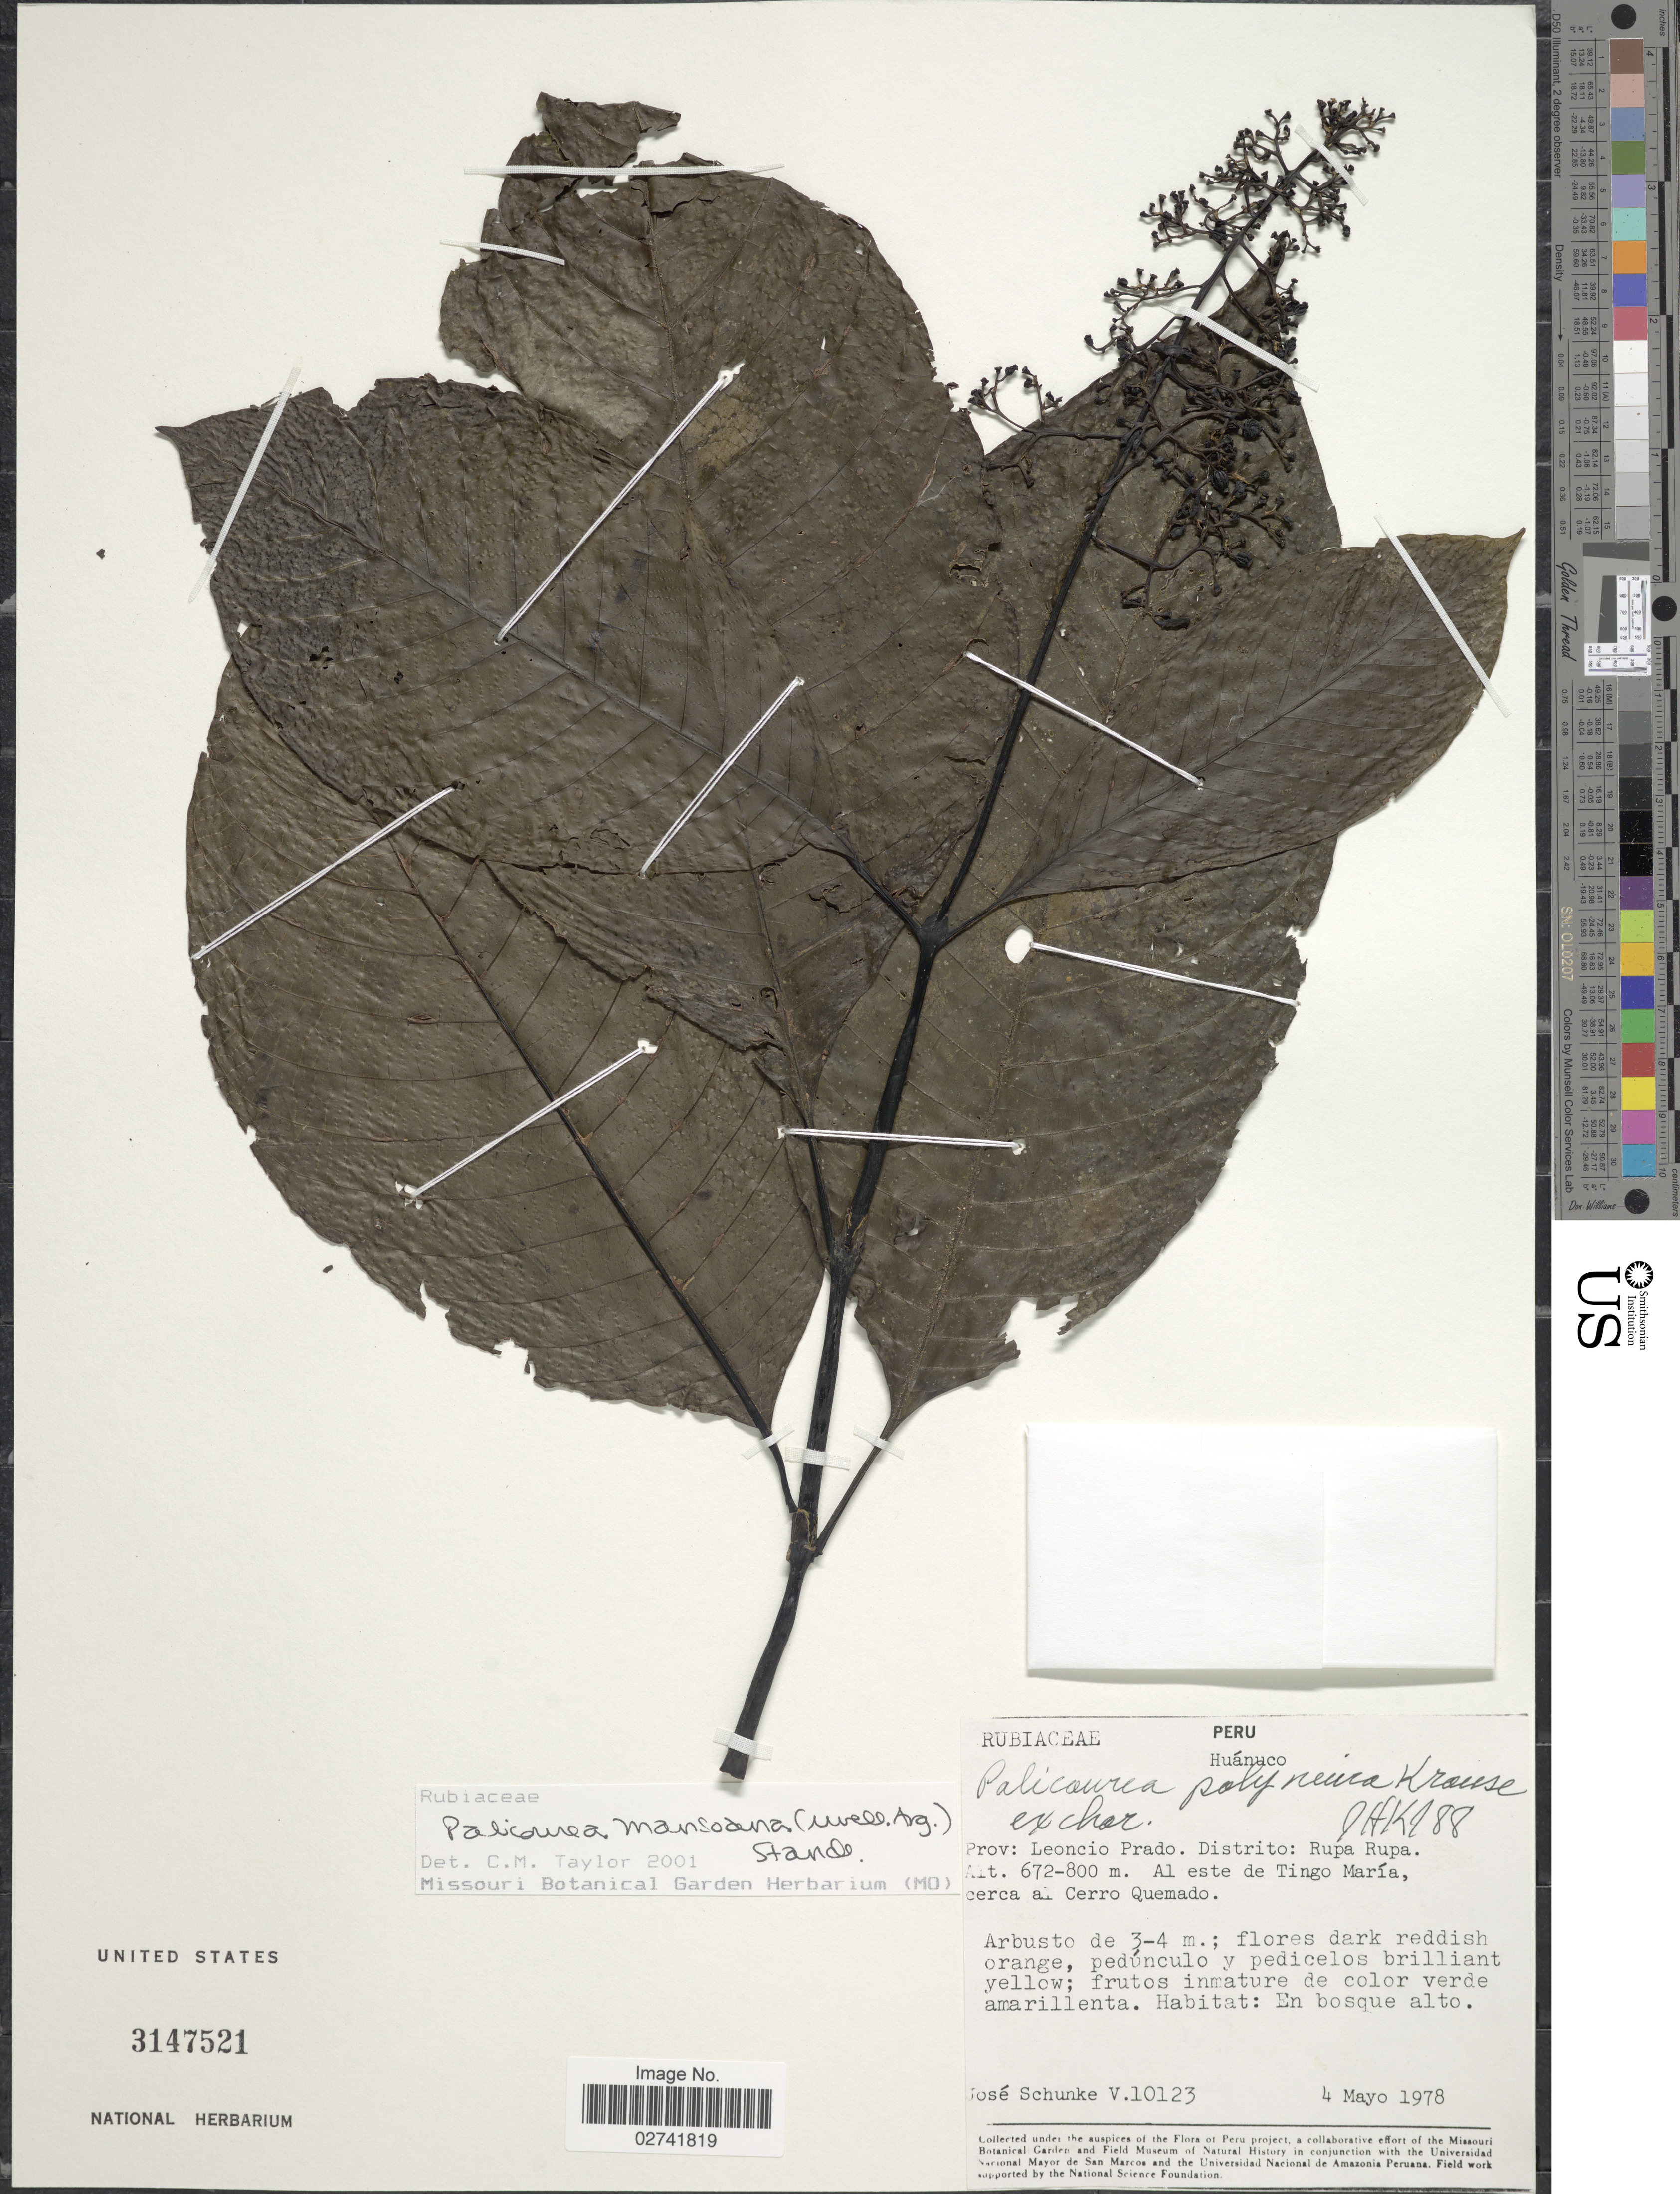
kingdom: Plantae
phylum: Tracheophyta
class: Magnoliopsida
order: Gentianales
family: Rubiaceae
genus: Palicourea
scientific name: Palicourea mansoana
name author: (Müll. Arg.) Standl.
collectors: J. Schunke Vigo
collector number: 10123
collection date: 1978-05-04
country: Peru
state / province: Huánuco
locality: Prov: Leonci Prado. Distrito: Rupa Rupa. Al este de Tingo María, cerca al Cerro Quemado.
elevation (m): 672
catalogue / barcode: US 3147521